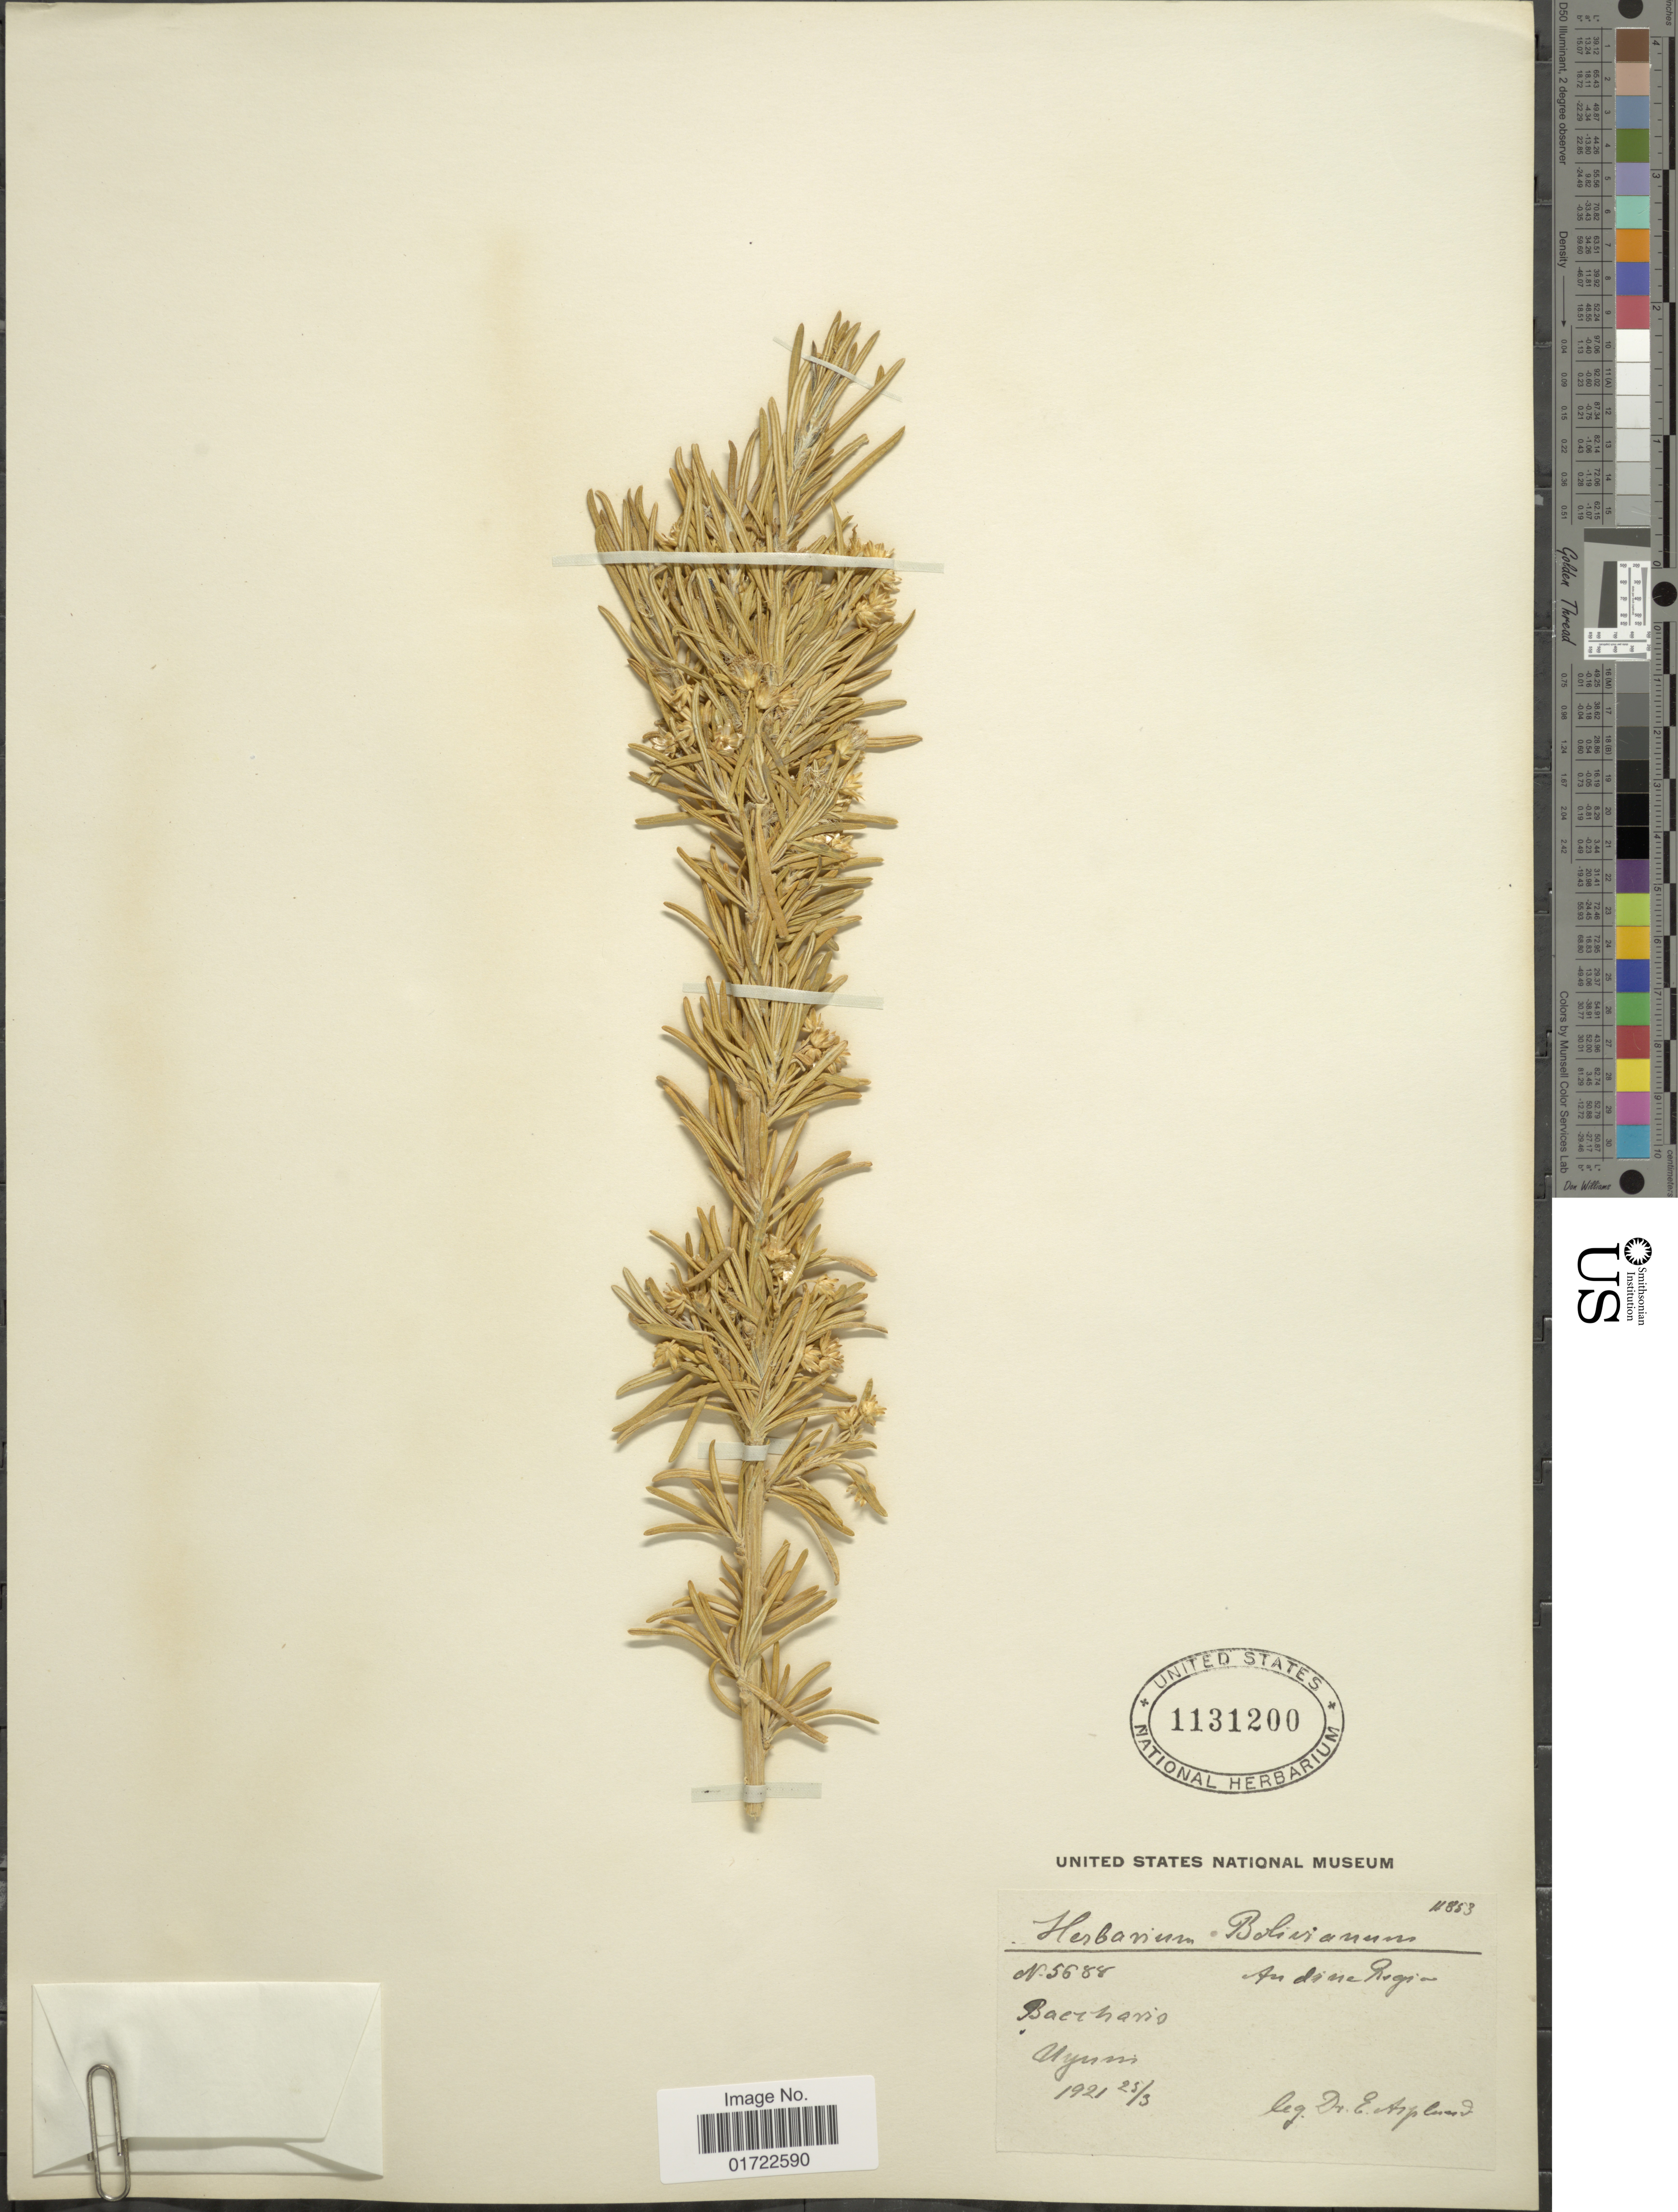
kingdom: Plantae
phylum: Tracheophyta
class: Magnoliopsida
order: Asterales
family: Asteraceae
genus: Baccharis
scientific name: Baccharis grisebachii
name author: Hieron.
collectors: E. Asplund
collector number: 11853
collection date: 1921-03-25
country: Bolivia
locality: Uyuni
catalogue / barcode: US 1131200